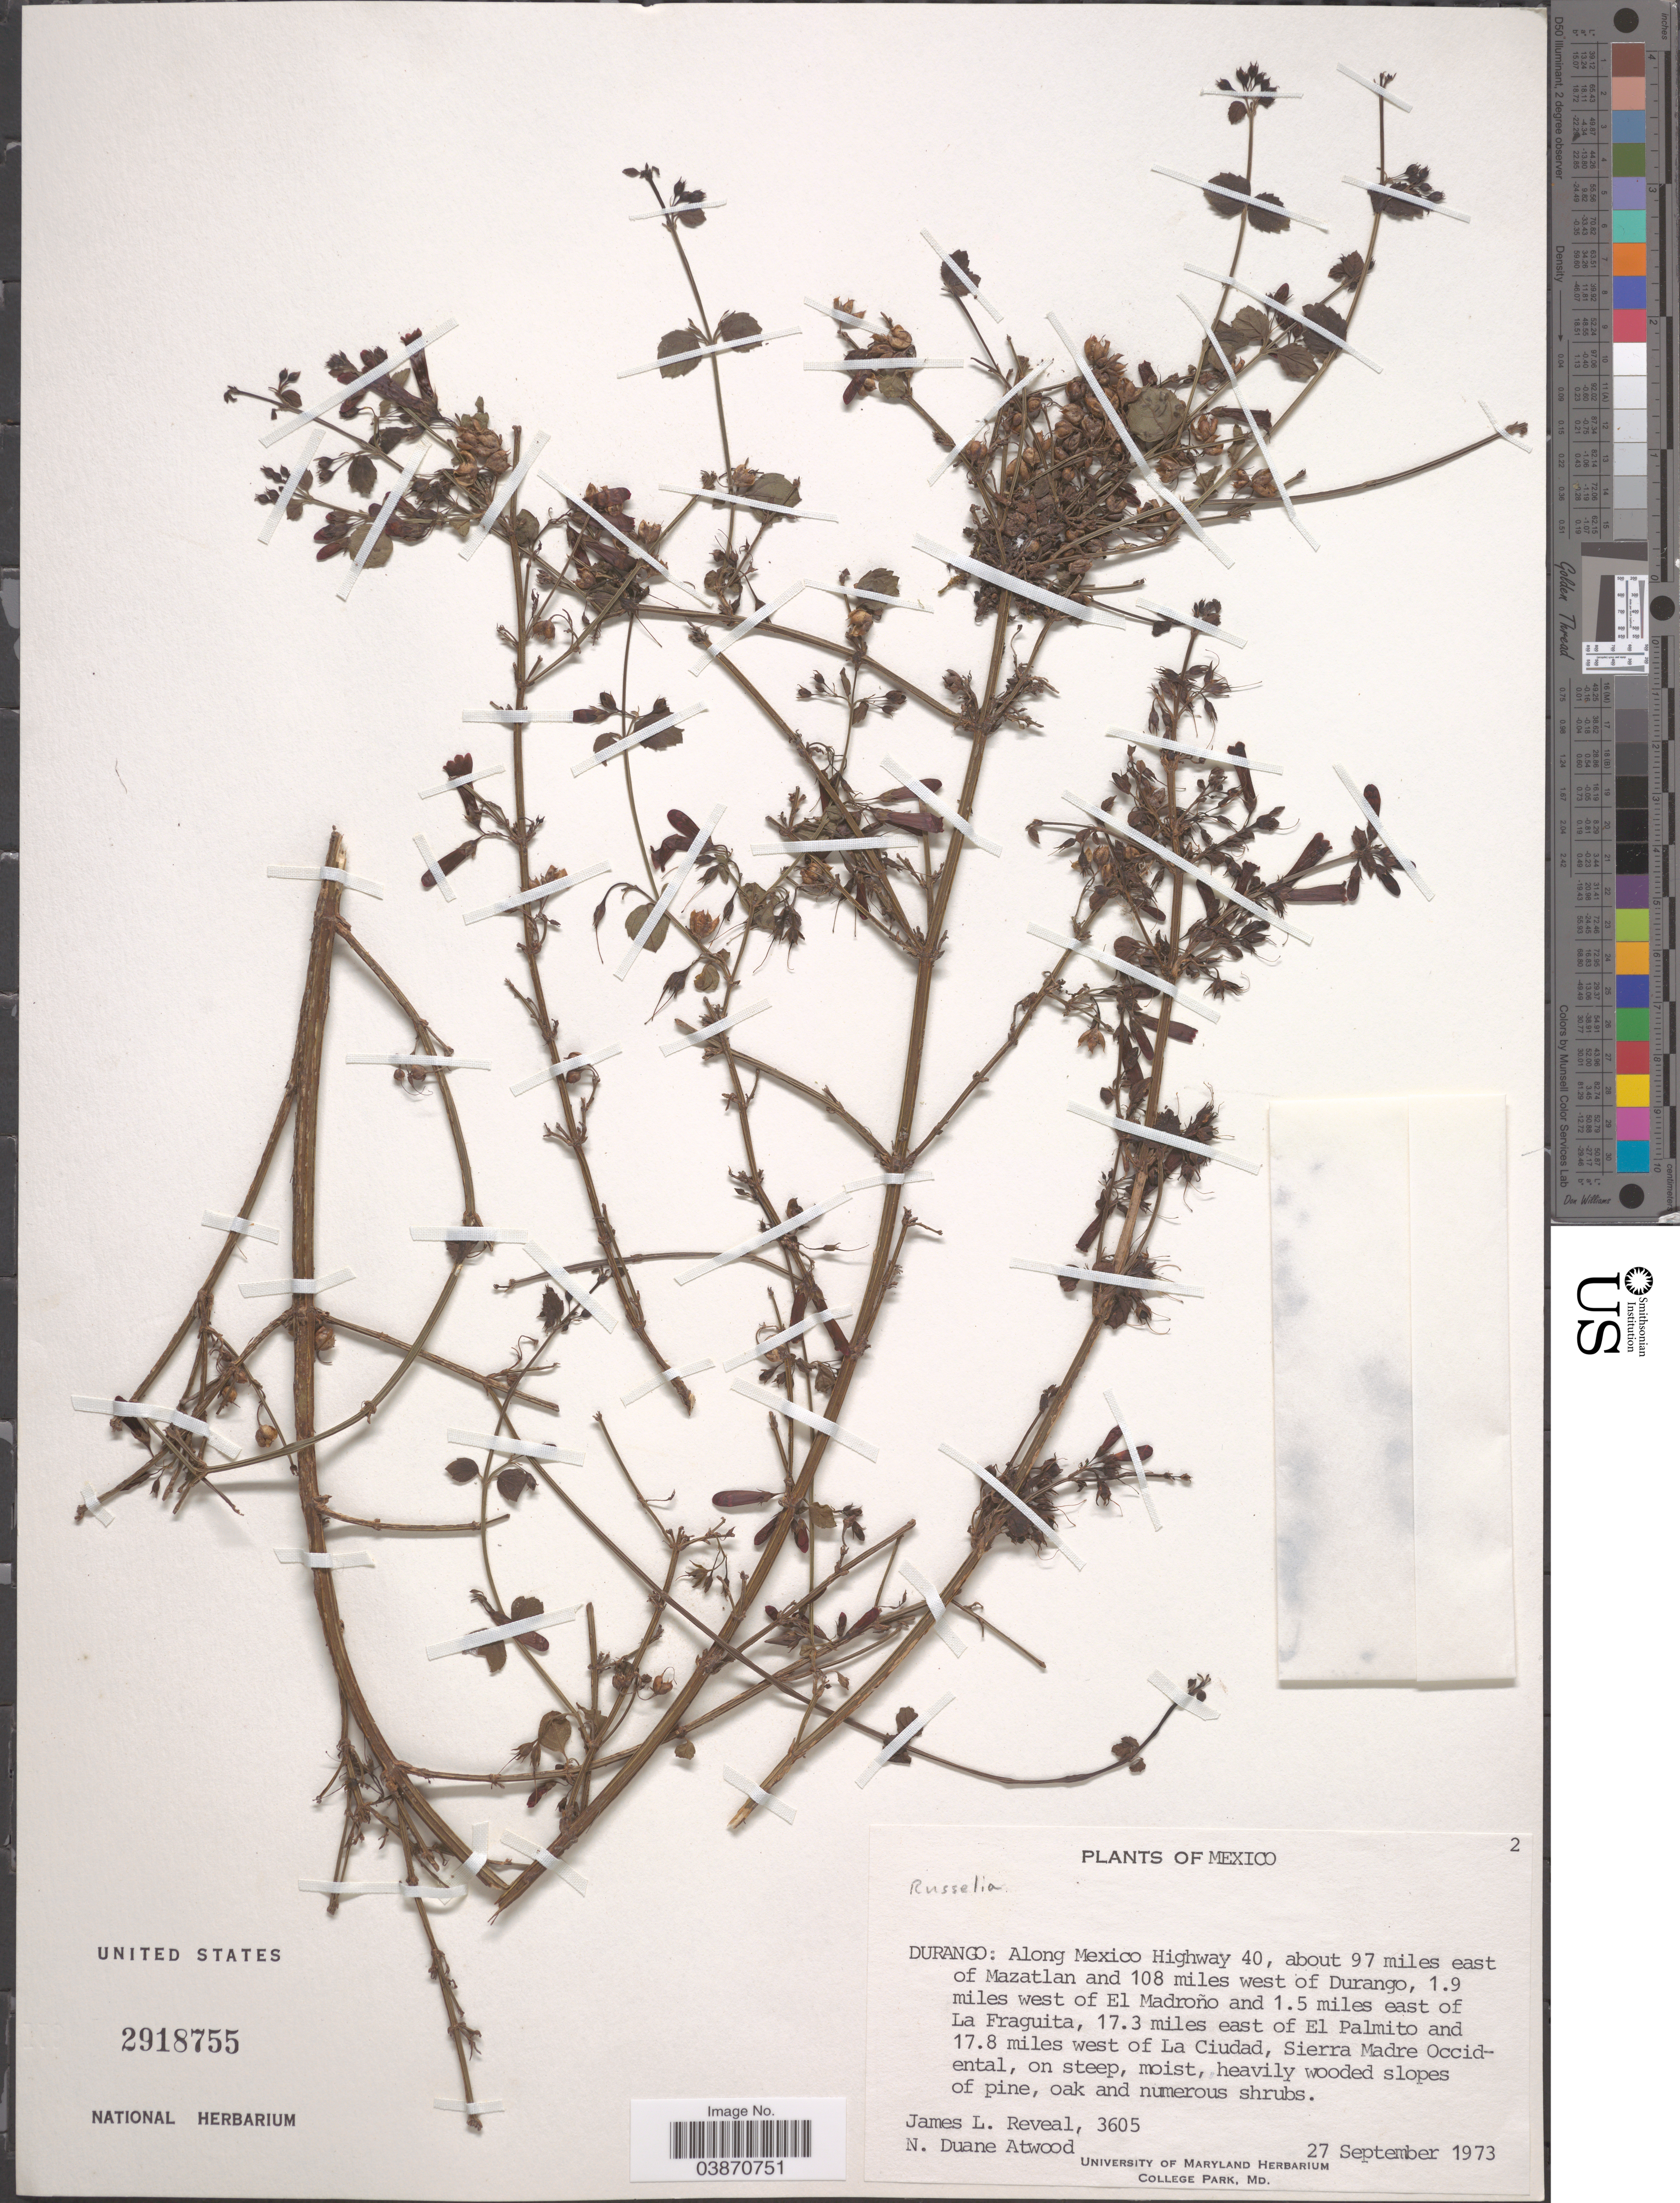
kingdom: Plantae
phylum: Tracheophyta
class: Magnoliopsida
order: Lamiales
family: Plantaginaceae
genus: Russelia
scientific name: Russelia sp.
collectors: J. L. Reveal & N. Atwood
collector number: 3605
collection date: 1973-09-27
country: Mexico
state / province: Durango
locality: Along Mexico Highway 40, about 97 miles east of Mazatlan and 108 miles west of Durango, 1.9 miles west of El Madroño and 1.5 miles east of La Fraguita, 17.3 miles east of El Palmito and 17.8 miles west of La Ciudad, Sierra Madre Occidental.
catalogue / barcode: US 2918755